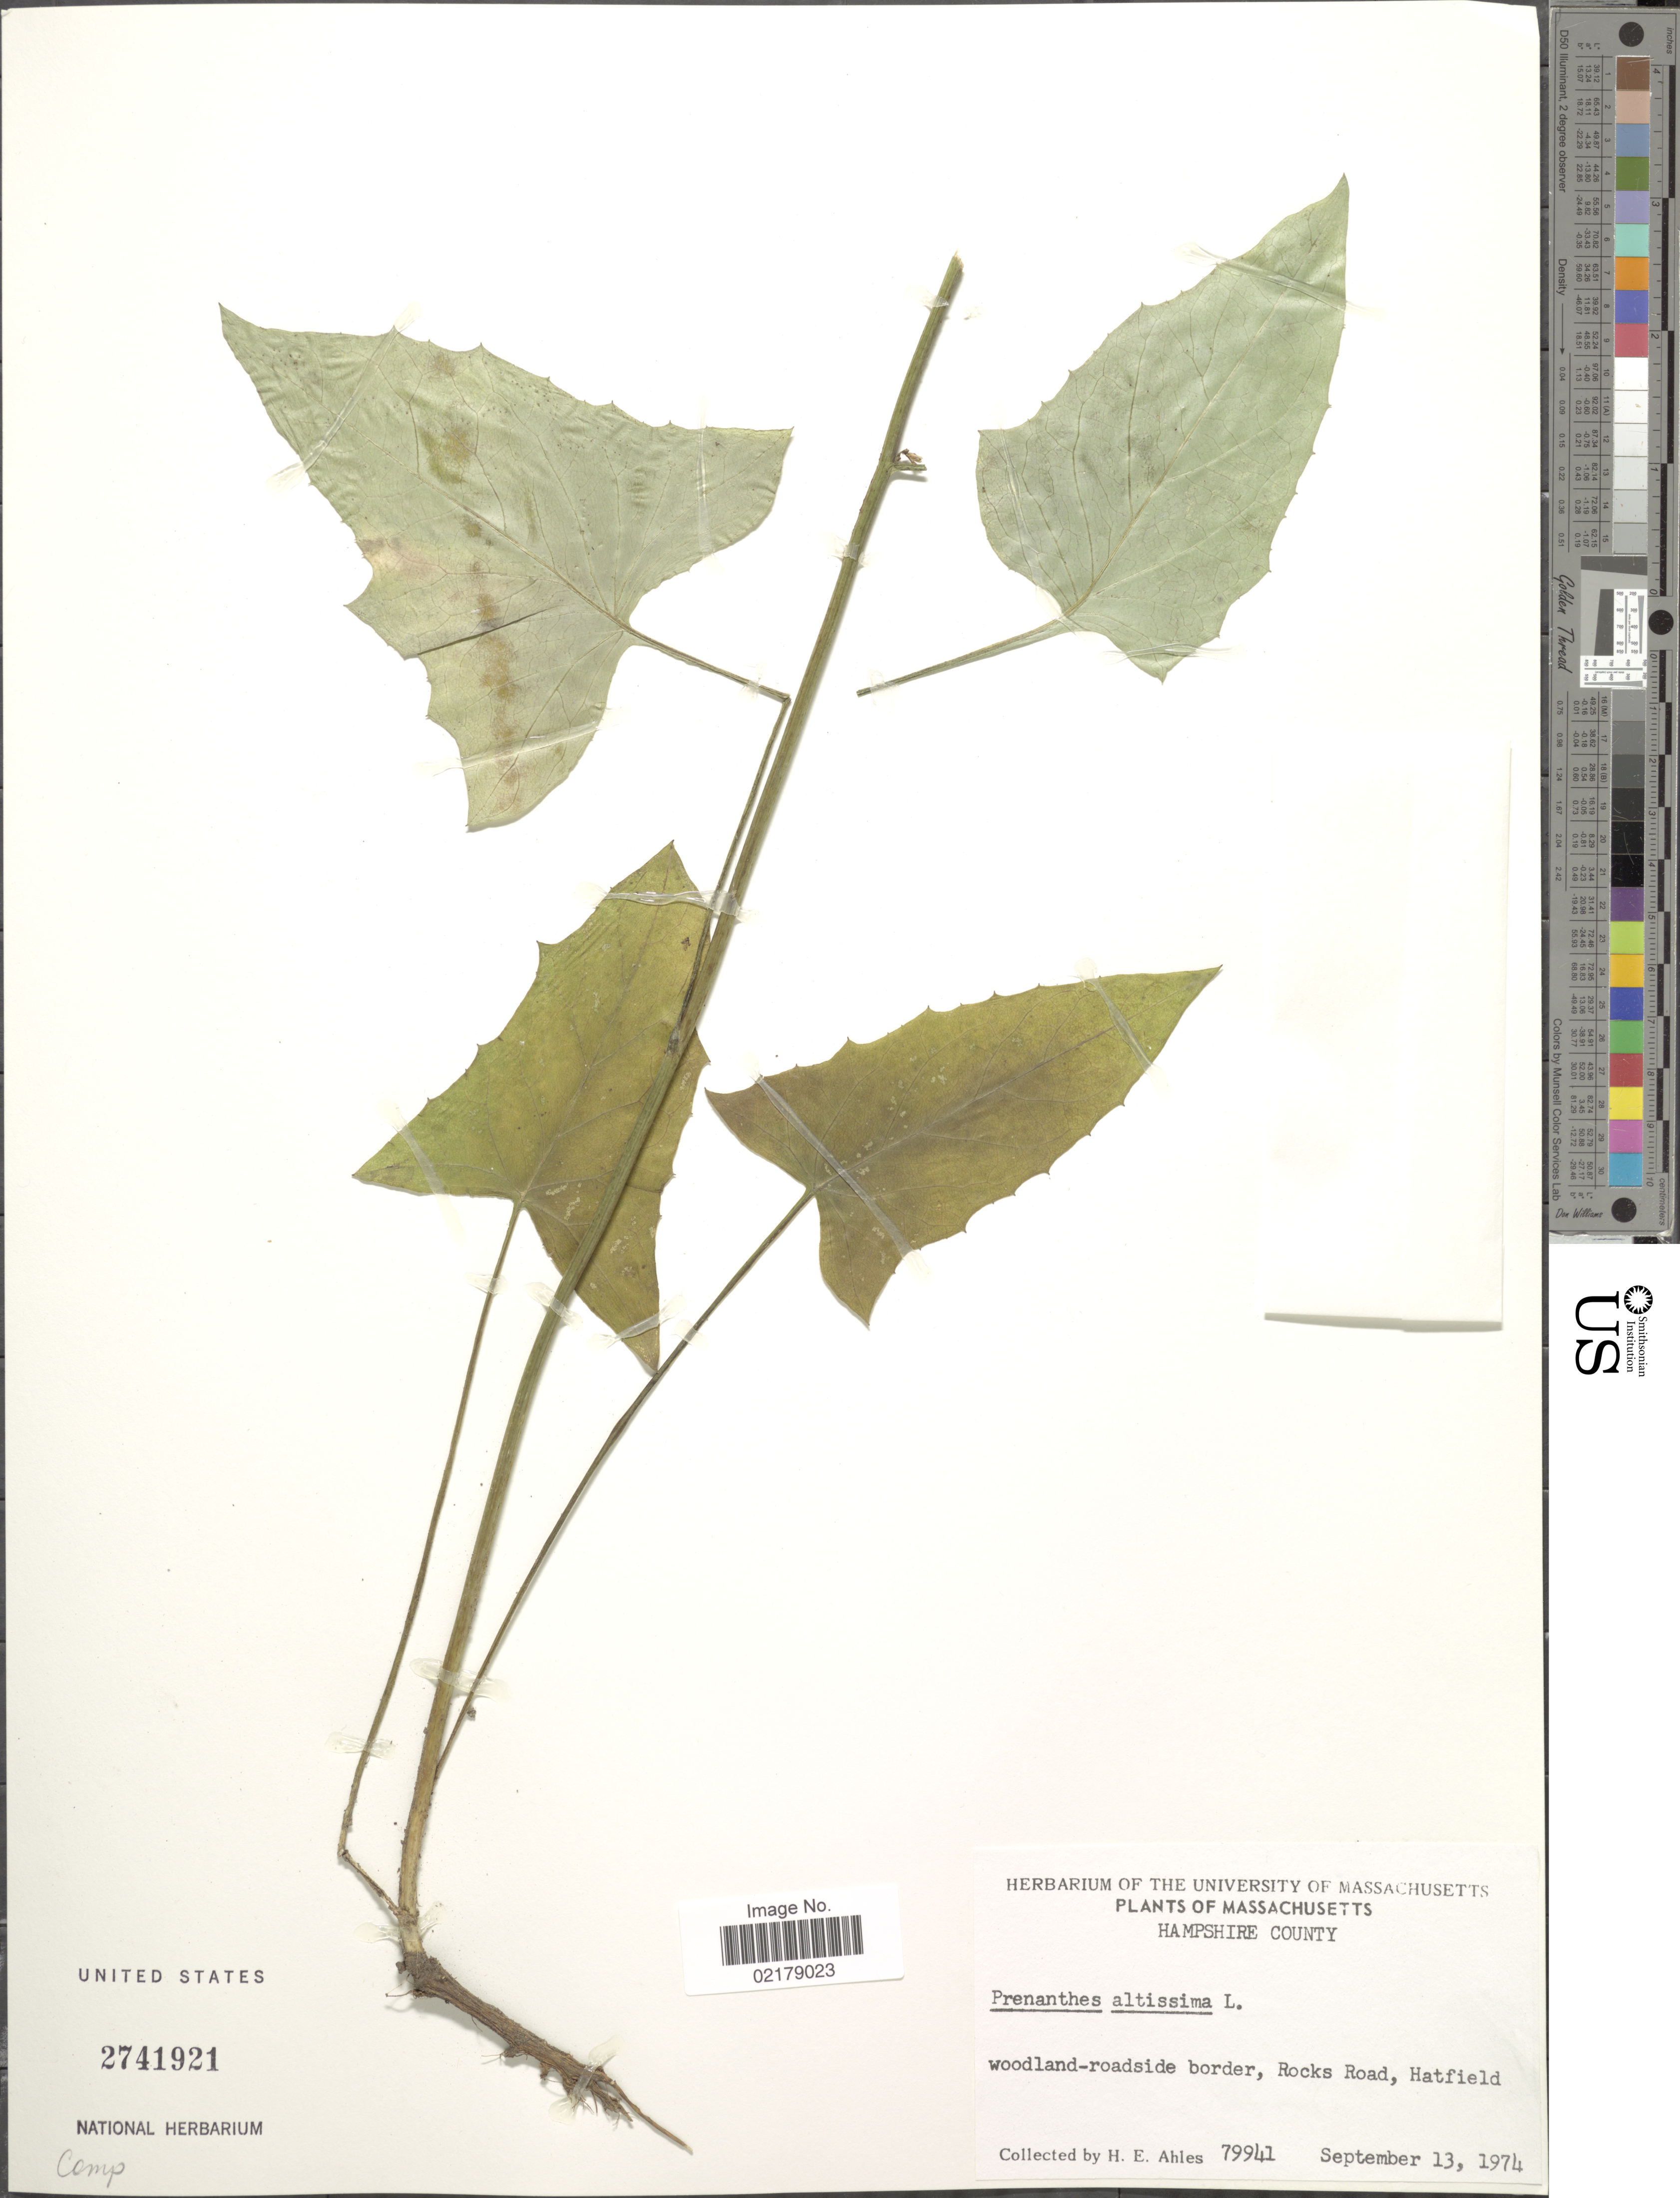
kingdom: Plantae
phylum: Tracheophyta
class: Magnoliopsida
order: Asterales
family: Asteraceae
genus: Nabalus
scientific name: Nabalus altissimus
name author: (L.) Hook.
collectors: H. E. Ahles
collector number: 79941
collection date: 1974-09-13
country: United States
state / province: Massachusetts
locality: Hampshire County, woodland-roadside border, Rocks Road, Hatfield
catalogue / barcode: US 2741921